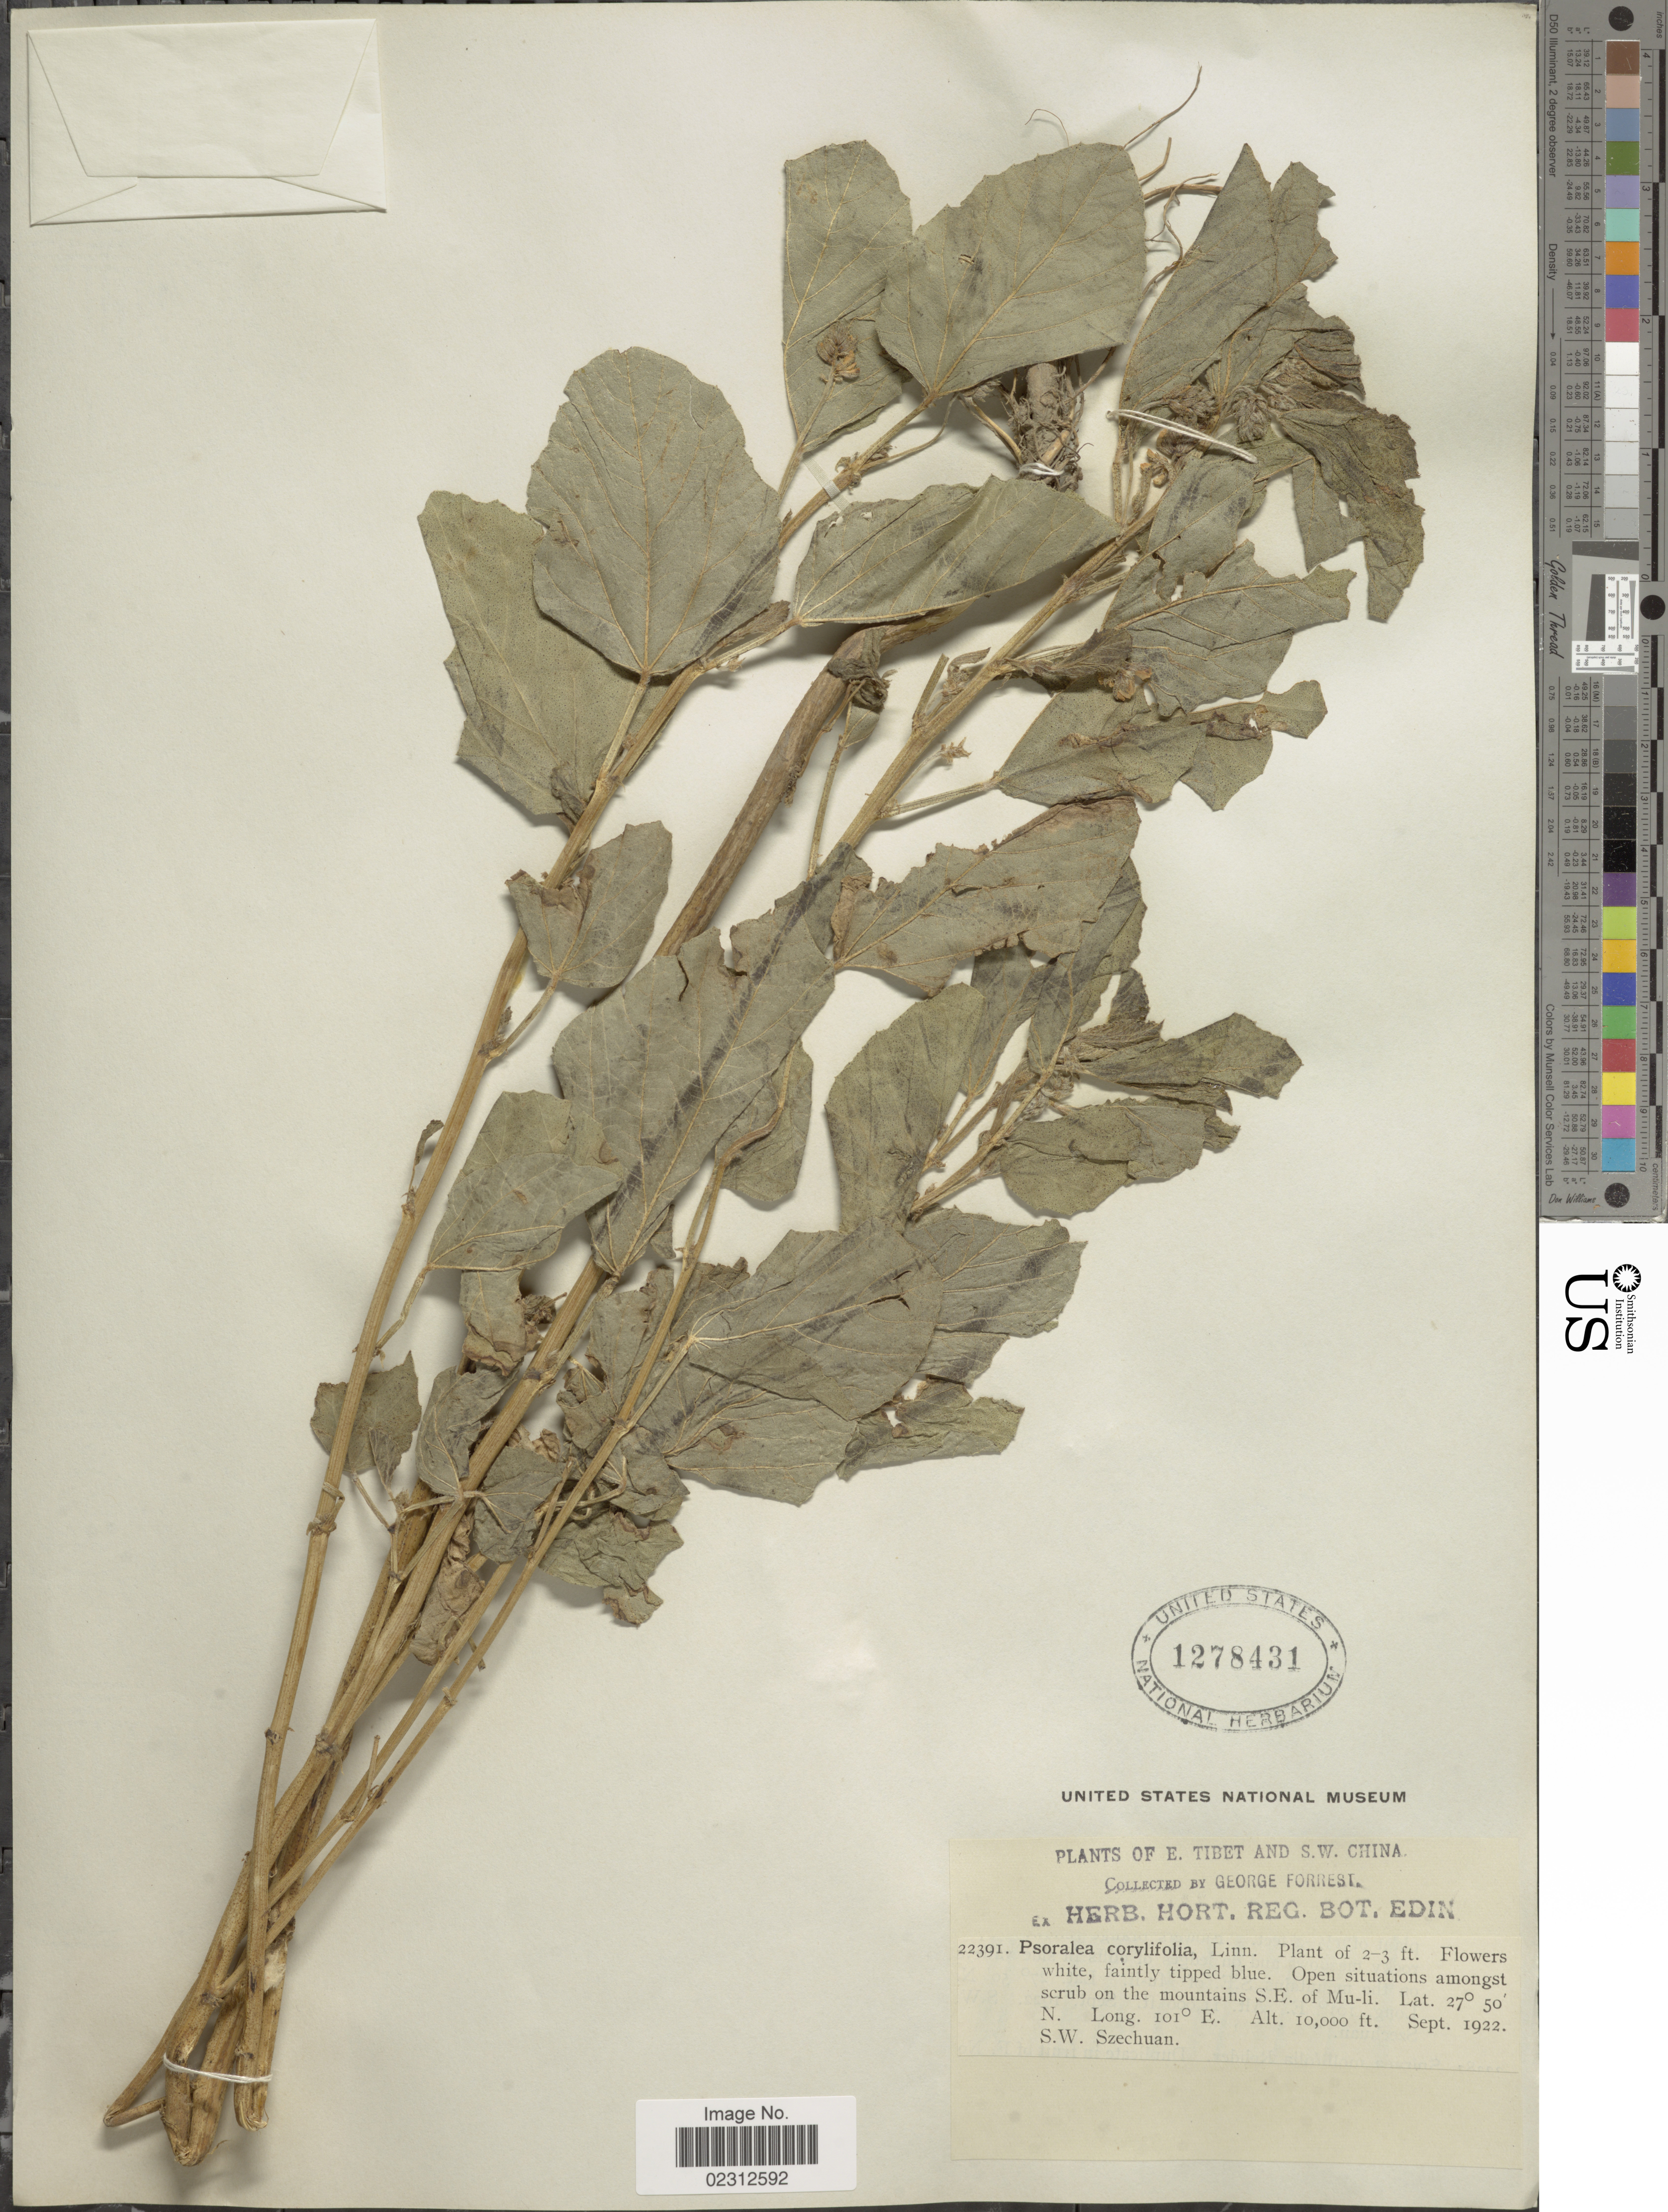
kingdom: Plantae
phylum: Tracheophyta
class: Magnoliopsida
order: Fabales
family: Fabaceae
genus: Cullen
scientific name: Cullen corylifolium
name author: Medik.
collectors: G. Forrest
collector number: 22391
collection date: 1922-09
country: China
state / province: Sichuan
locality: E. Tibet and S.W. China, Open situations amongst scrub on the mountains S.E. of Mu-li, S.W. Szechuan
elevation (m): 3048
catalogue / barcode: US 1278431